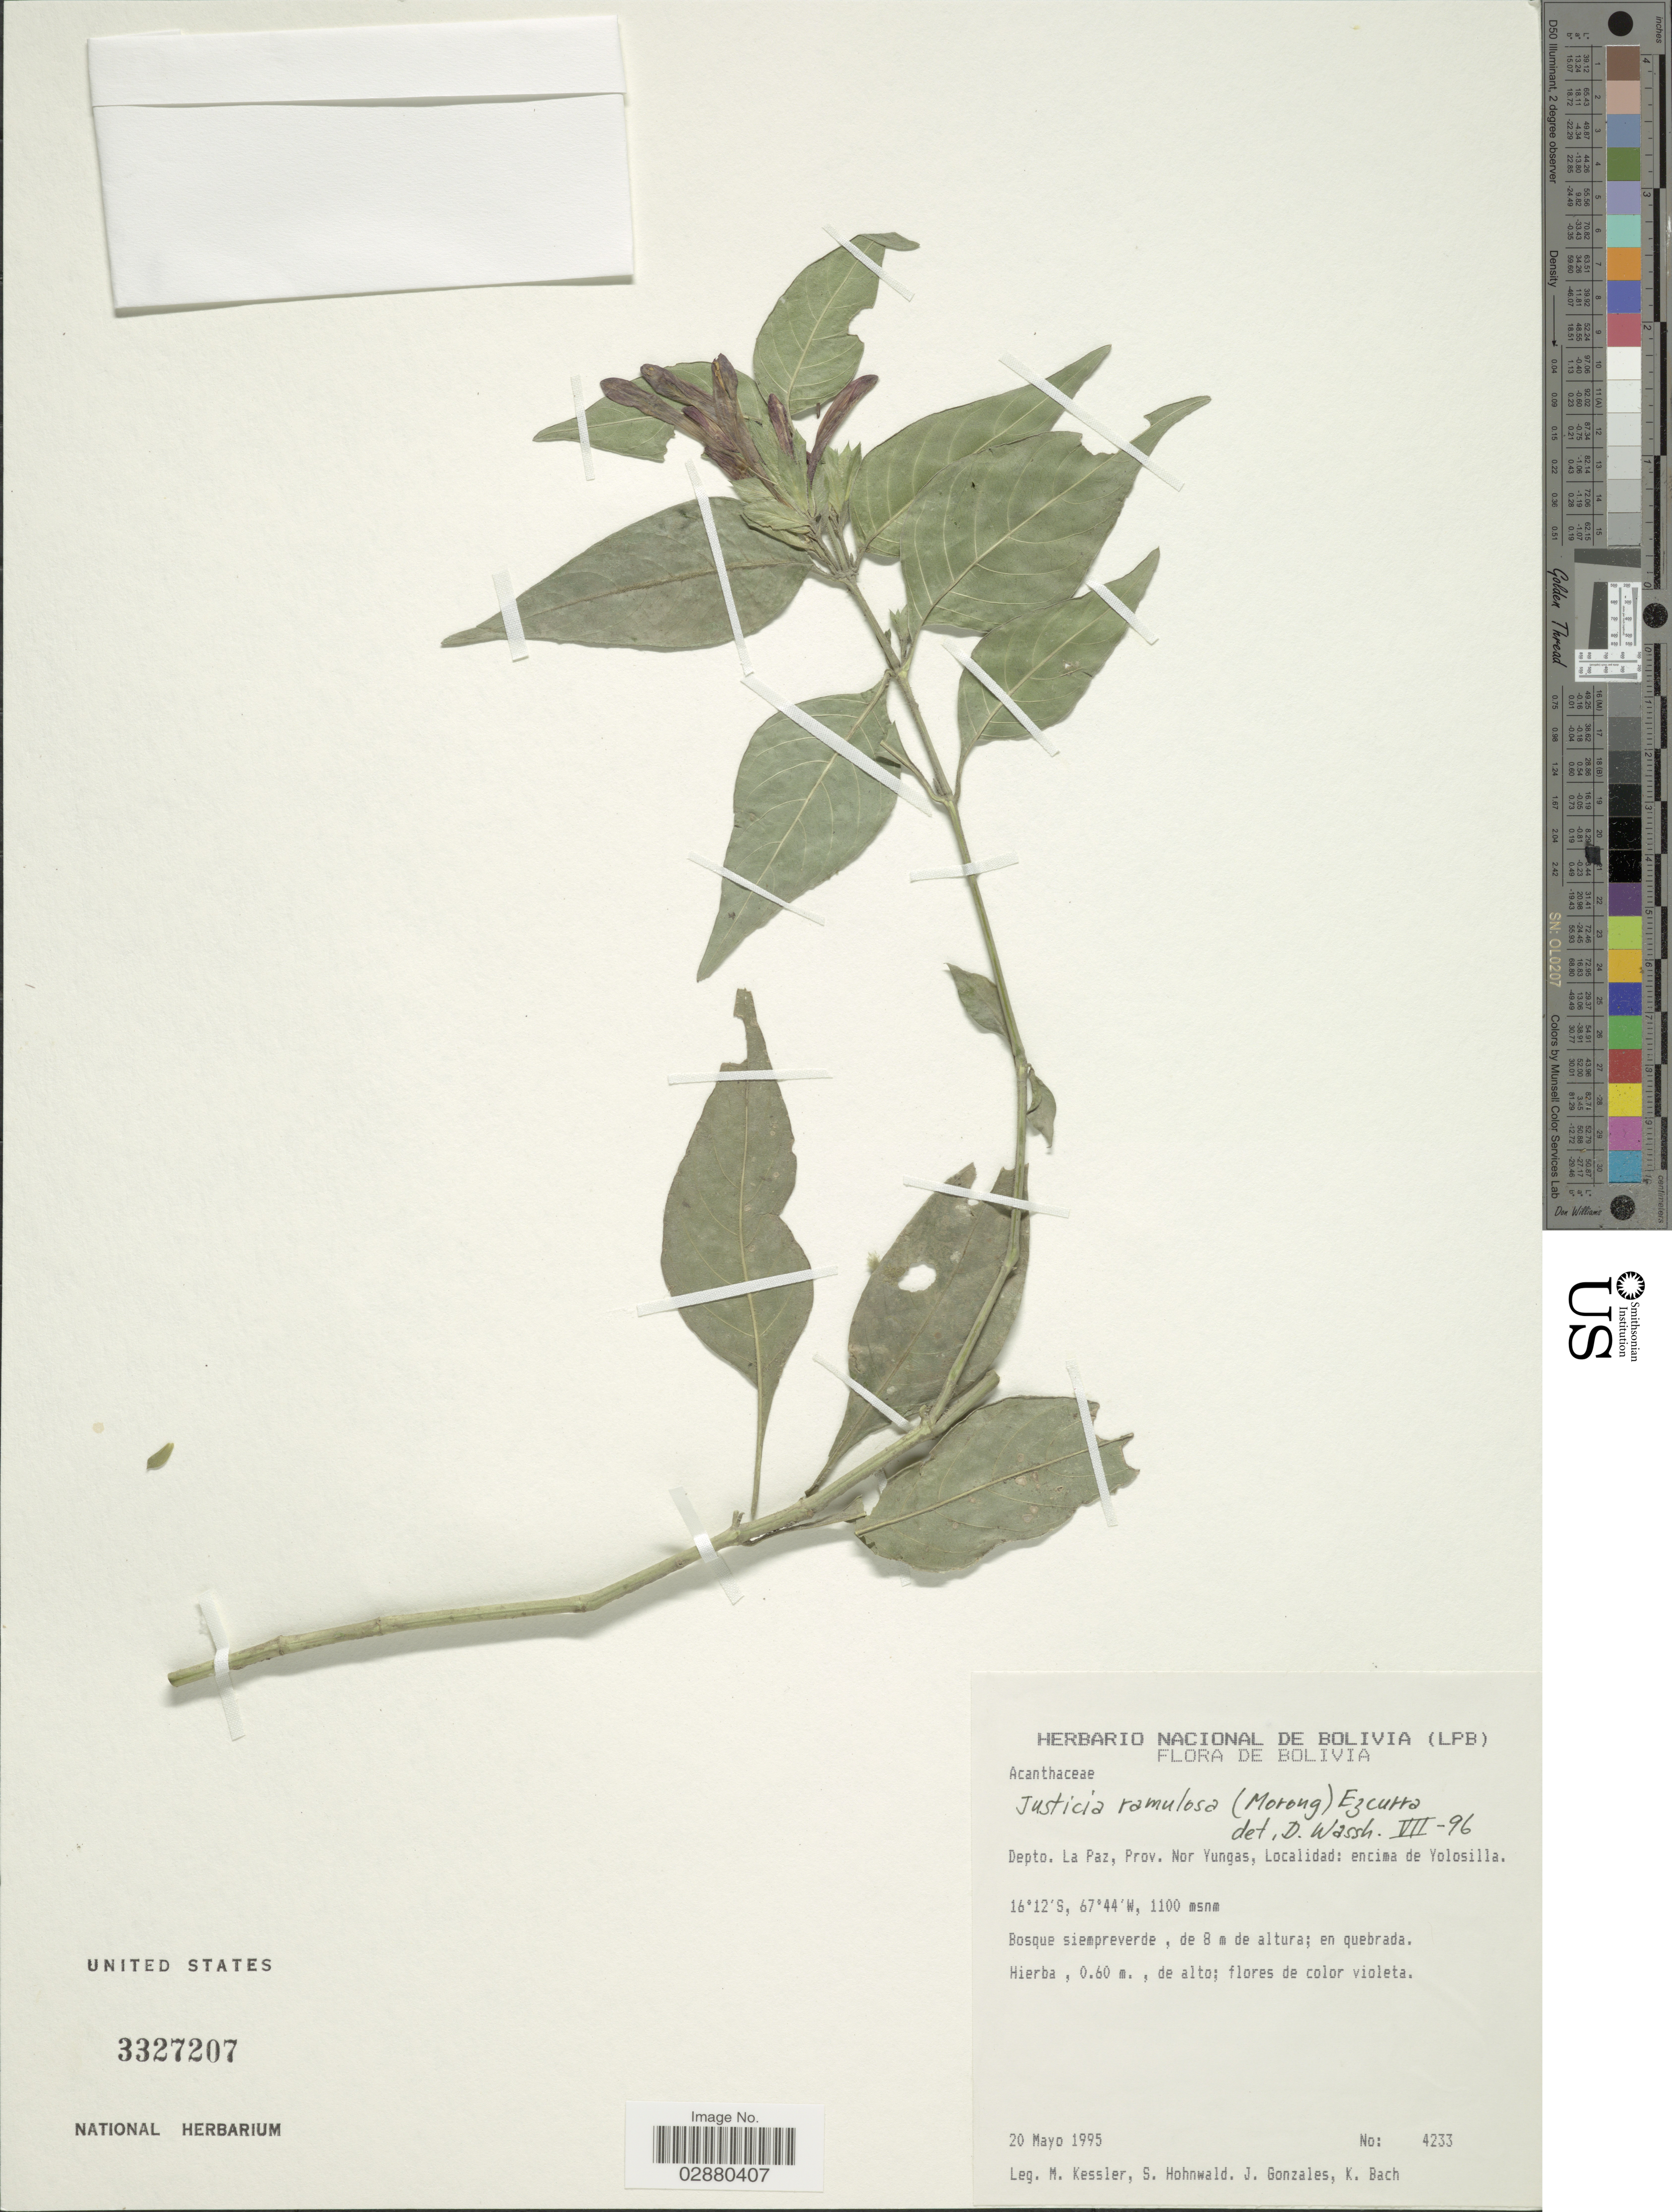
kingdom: Plantae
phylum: Tracheophyta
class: Magnoliopsida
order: Lamiales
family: Acanthaceae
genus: Justicia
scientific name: Justicia ramulosa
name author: (Morong) V.A.W. Graham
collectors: M. Kessler, S. Hohnwald, J. Gonzales & K. Bach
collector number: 4233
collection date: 1995-05-20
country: Bolivia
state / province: La Paz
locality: Depto. La Paz, Prov. Nor Yungas, Localidad: encima de Yolosilla.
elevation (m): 1100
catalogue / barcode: US 3327207